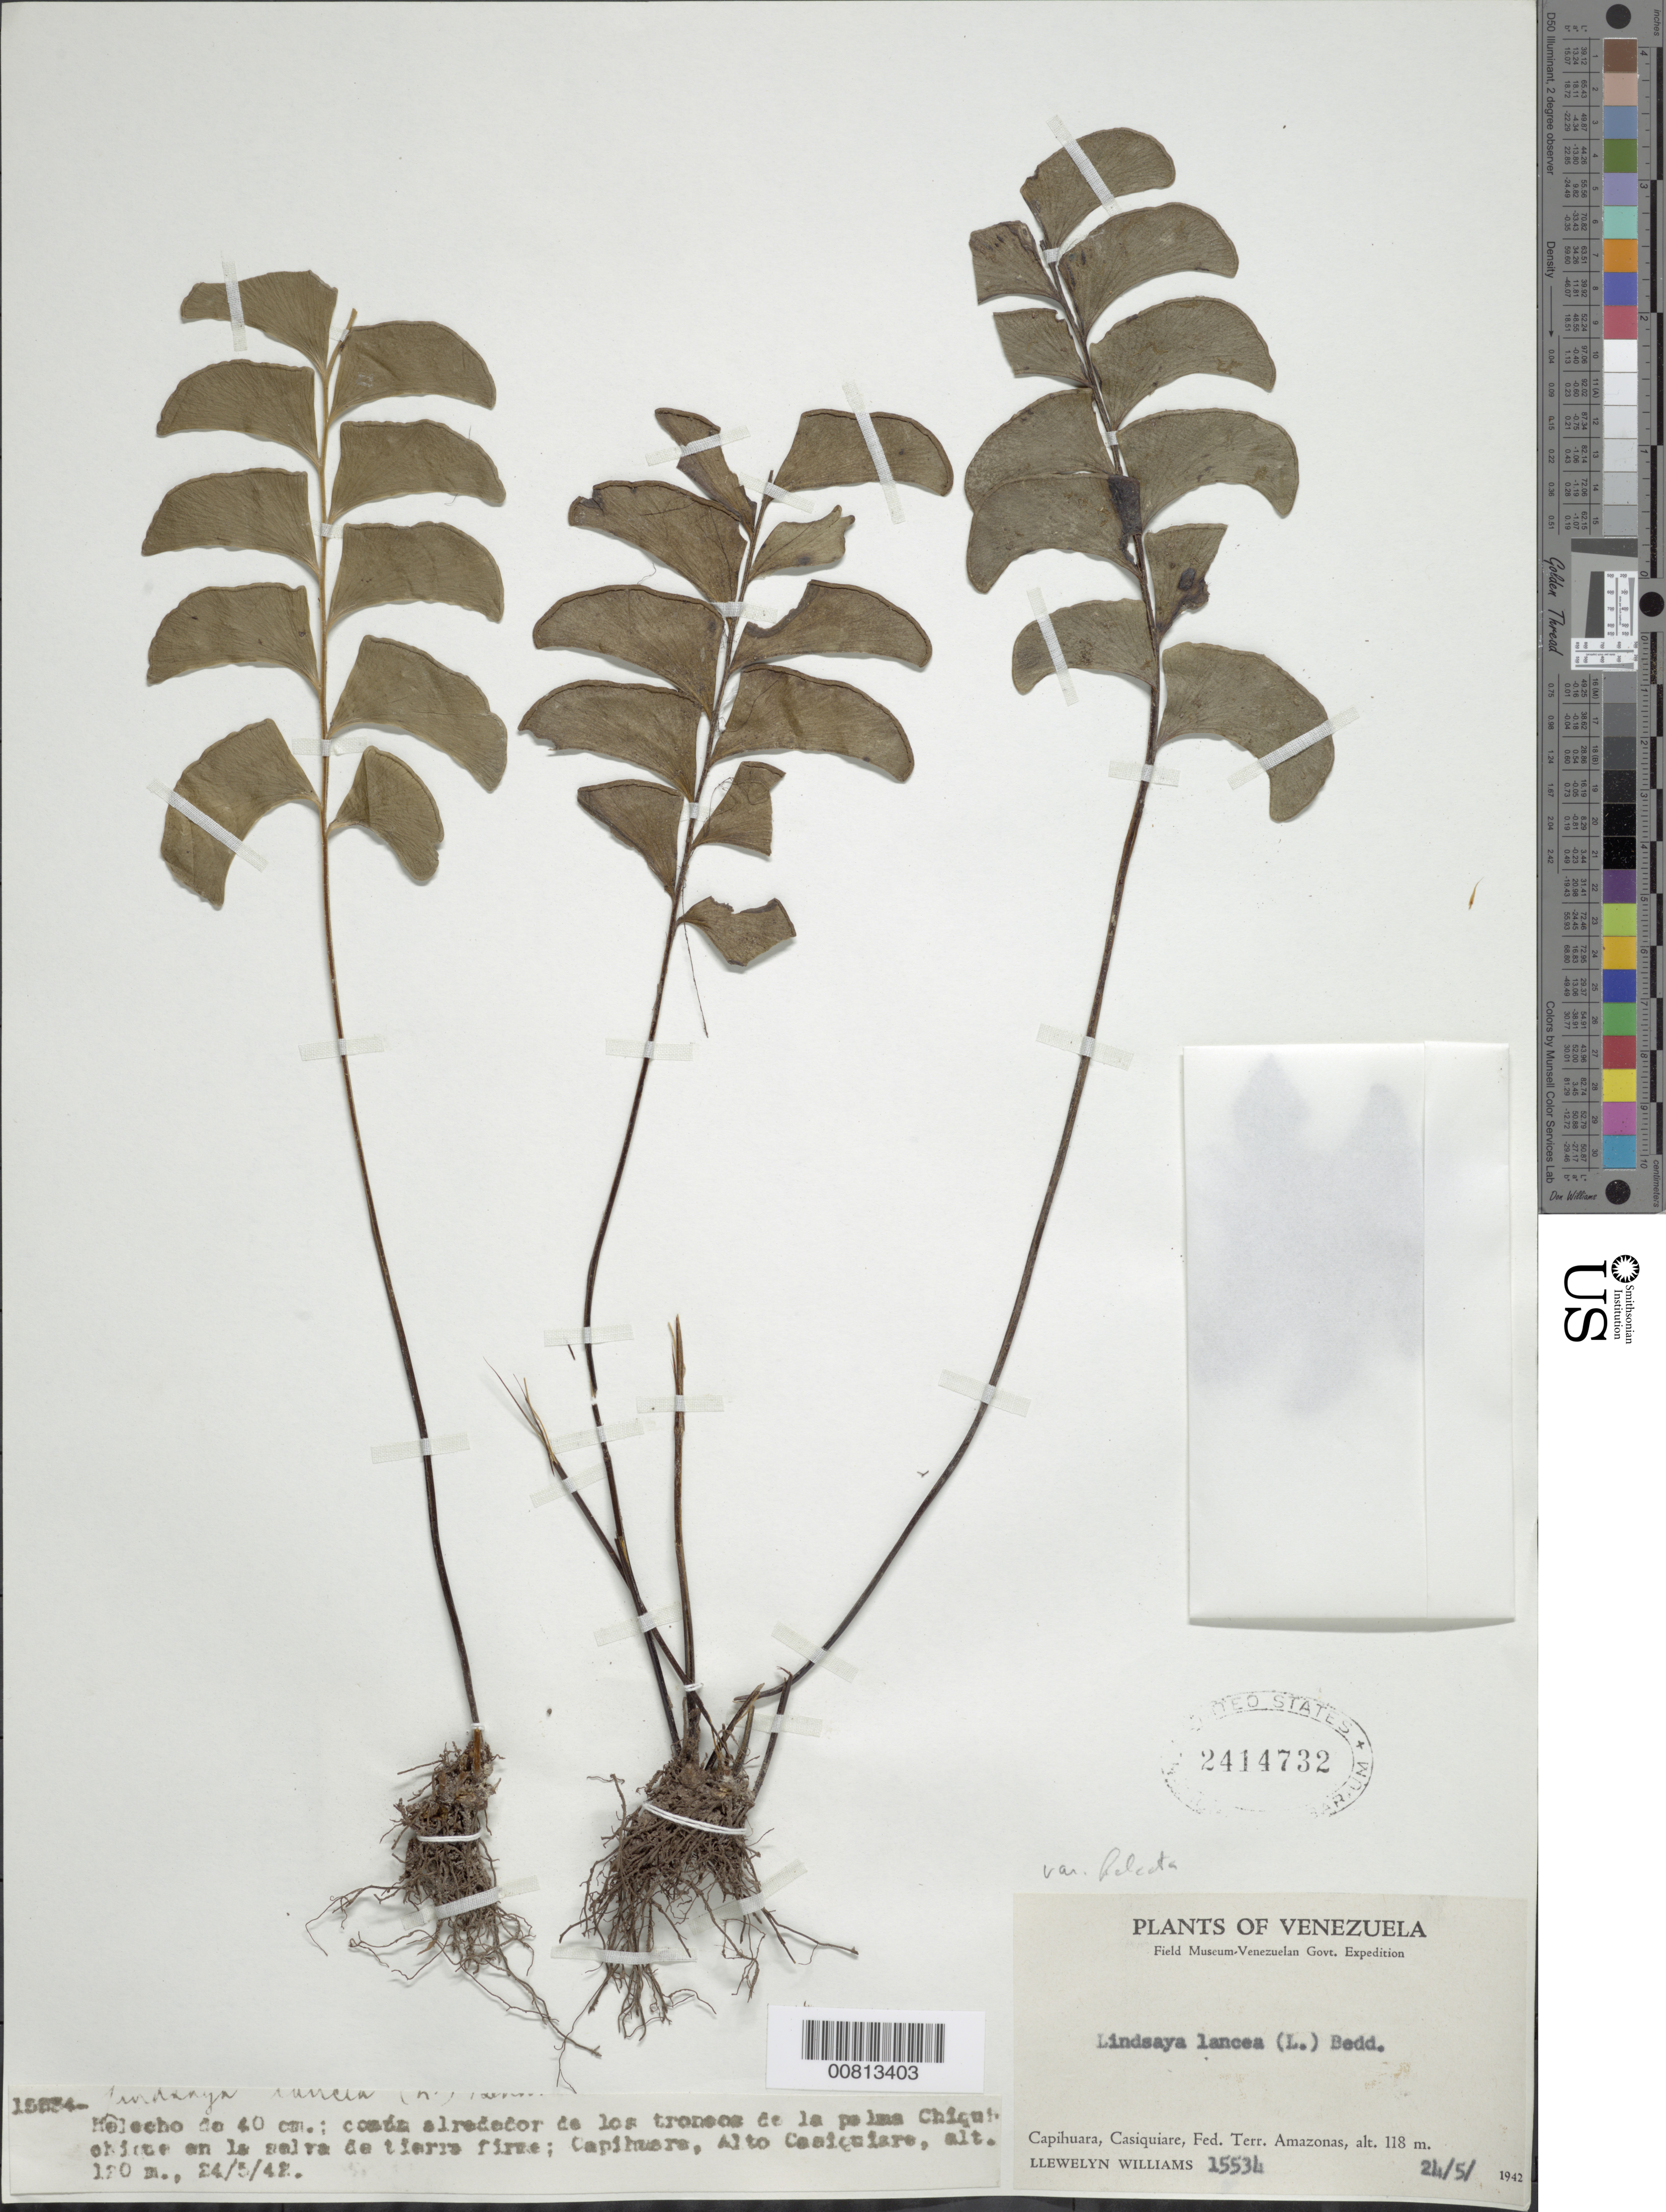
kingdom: Plantae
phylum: Tracheophyta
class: Polypodiopsida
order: Polypodiales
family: Lindsaeaceae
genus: Lindsaea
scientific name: Lindsaea lancea var. falcata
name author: (Dryand.) Rosenst.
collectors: Ll. Williams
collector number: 15534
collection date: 1942-05-24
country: Venezuela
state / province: Amazonas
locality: Capihuaram Casiquiare, Fed. Terr. Amazonas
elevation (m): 118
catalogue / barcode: US 2414732